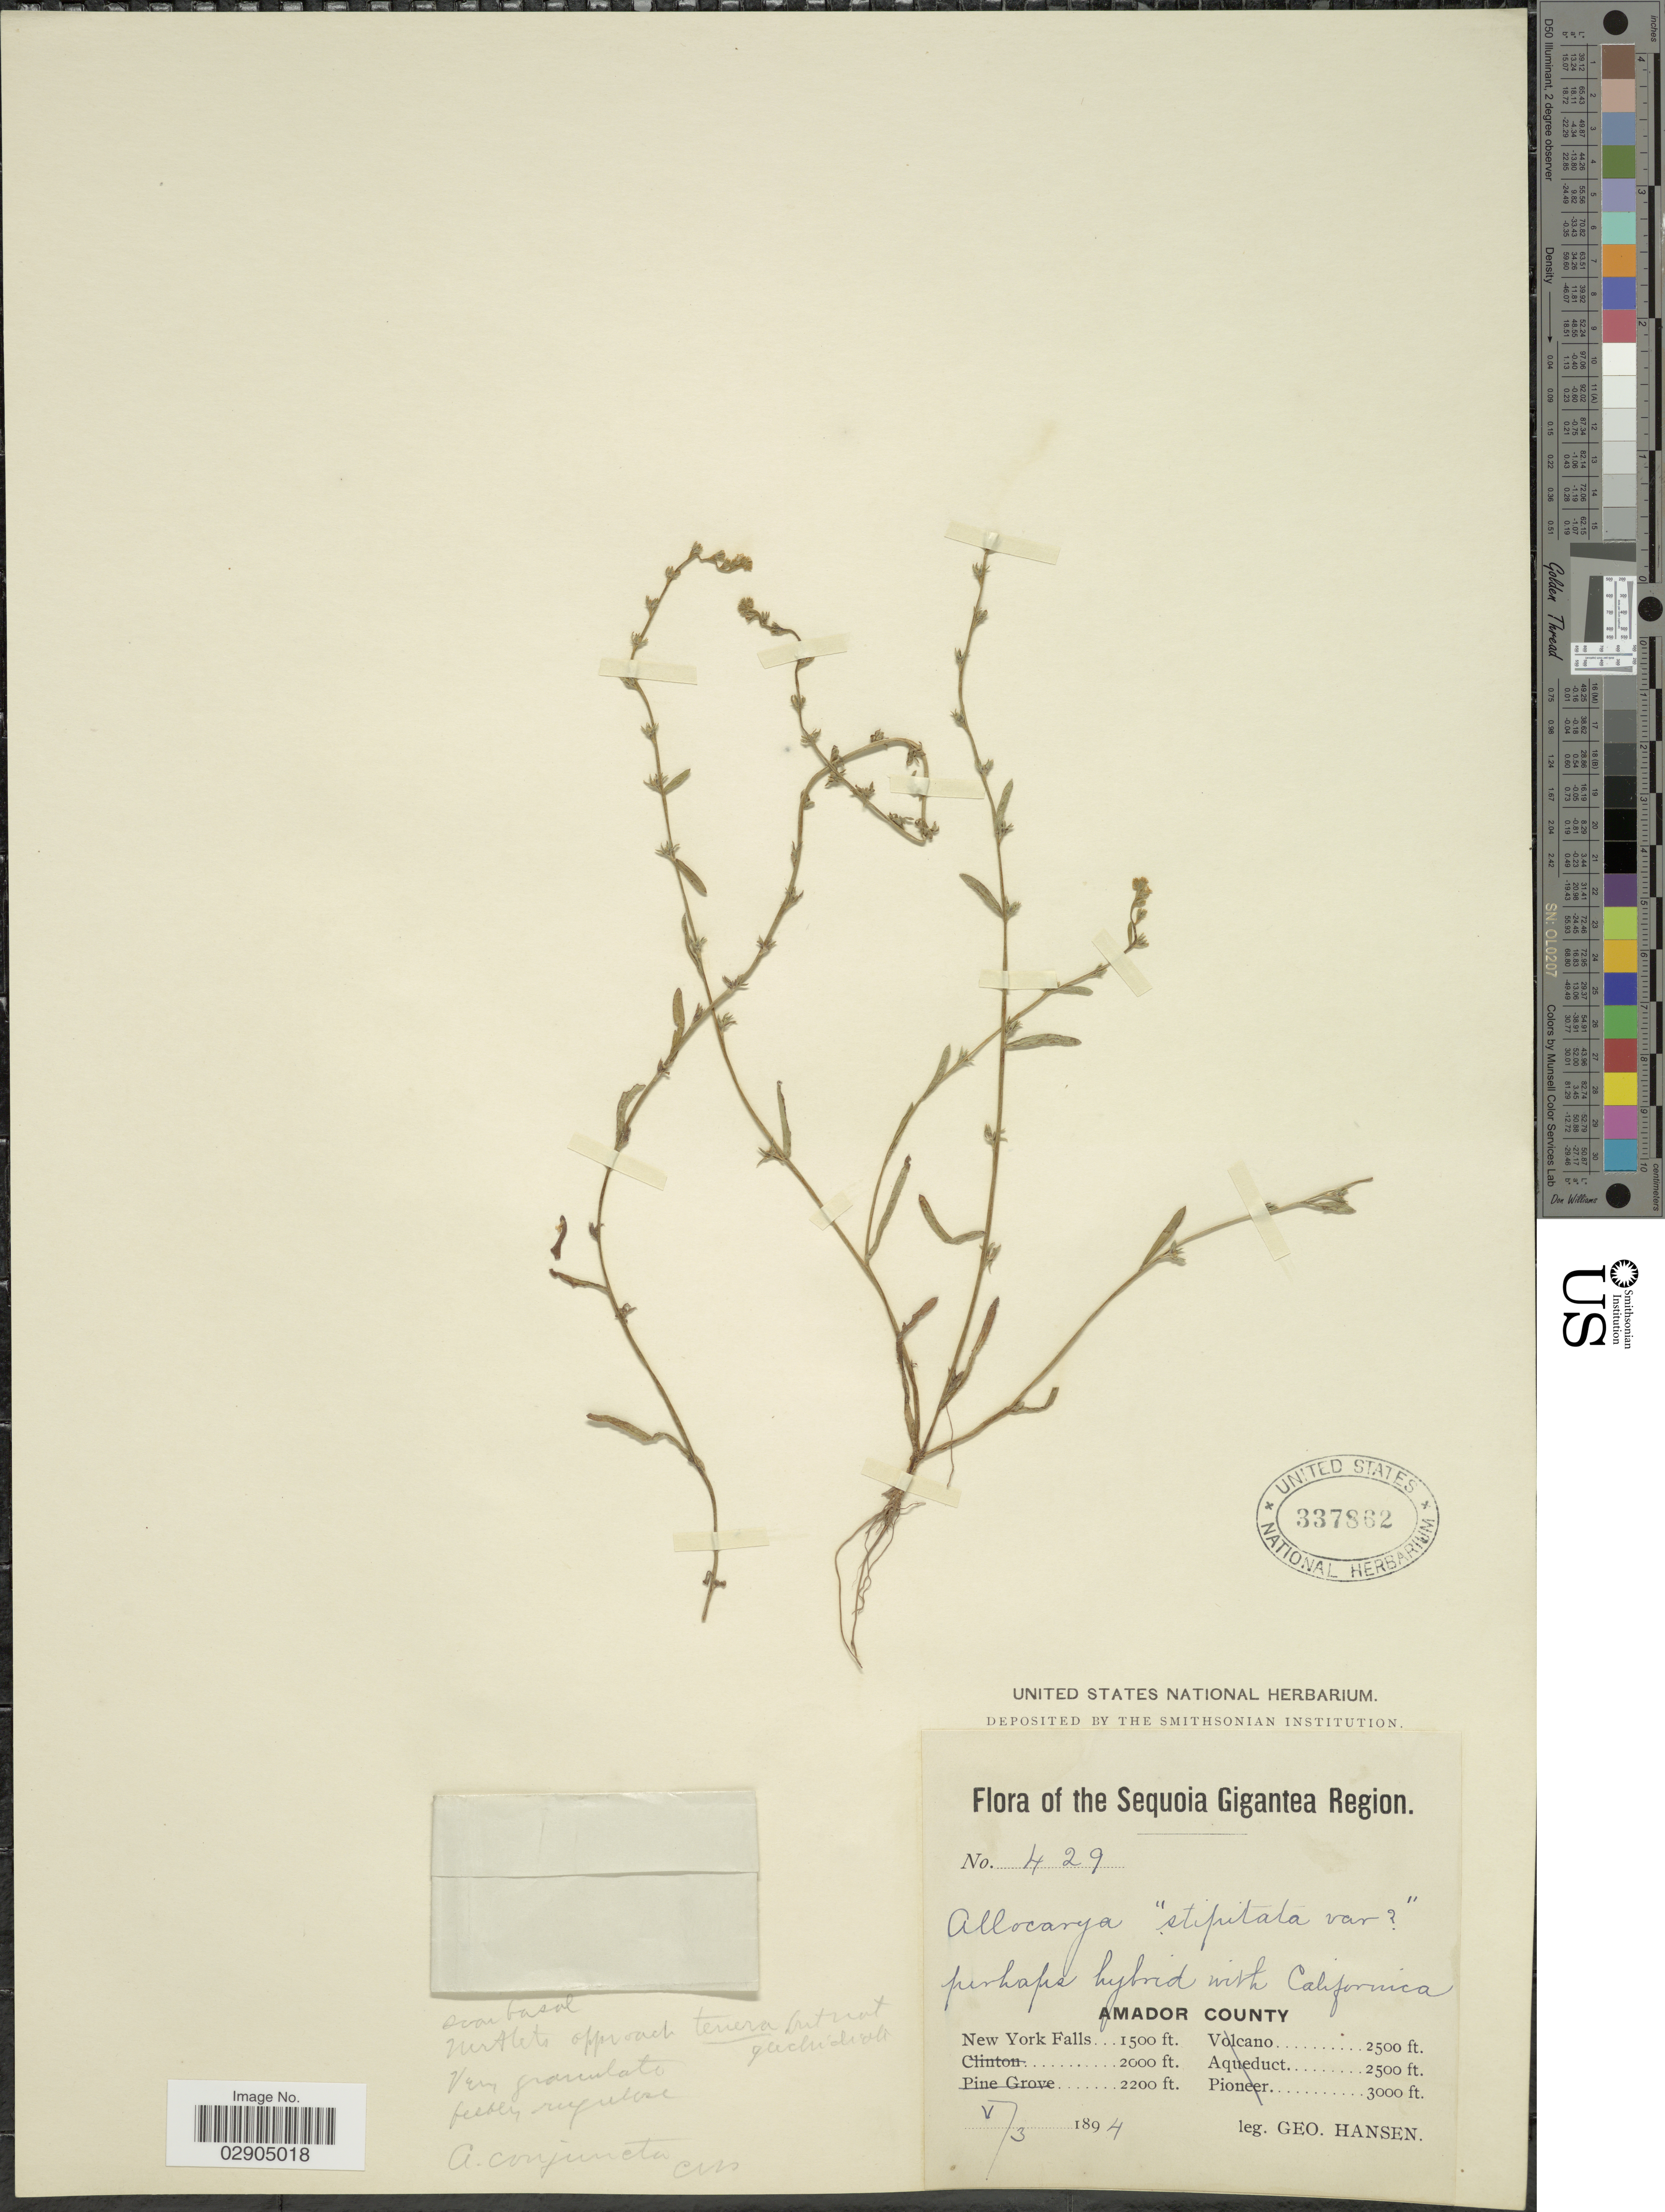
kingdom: Plantae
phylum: Tracheophyta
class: Magnoliopsida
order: Boraginales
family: Boraginaceae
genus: Allocarya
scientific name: Allocarya conjuncta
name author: Piper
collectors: G. Hansen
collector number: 429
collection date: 1894-05-03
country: United States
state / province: California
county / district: Amador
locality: The Sequoia Gigantea Region. Amador County. New York Falls.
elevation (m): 457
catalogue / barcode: US 337862